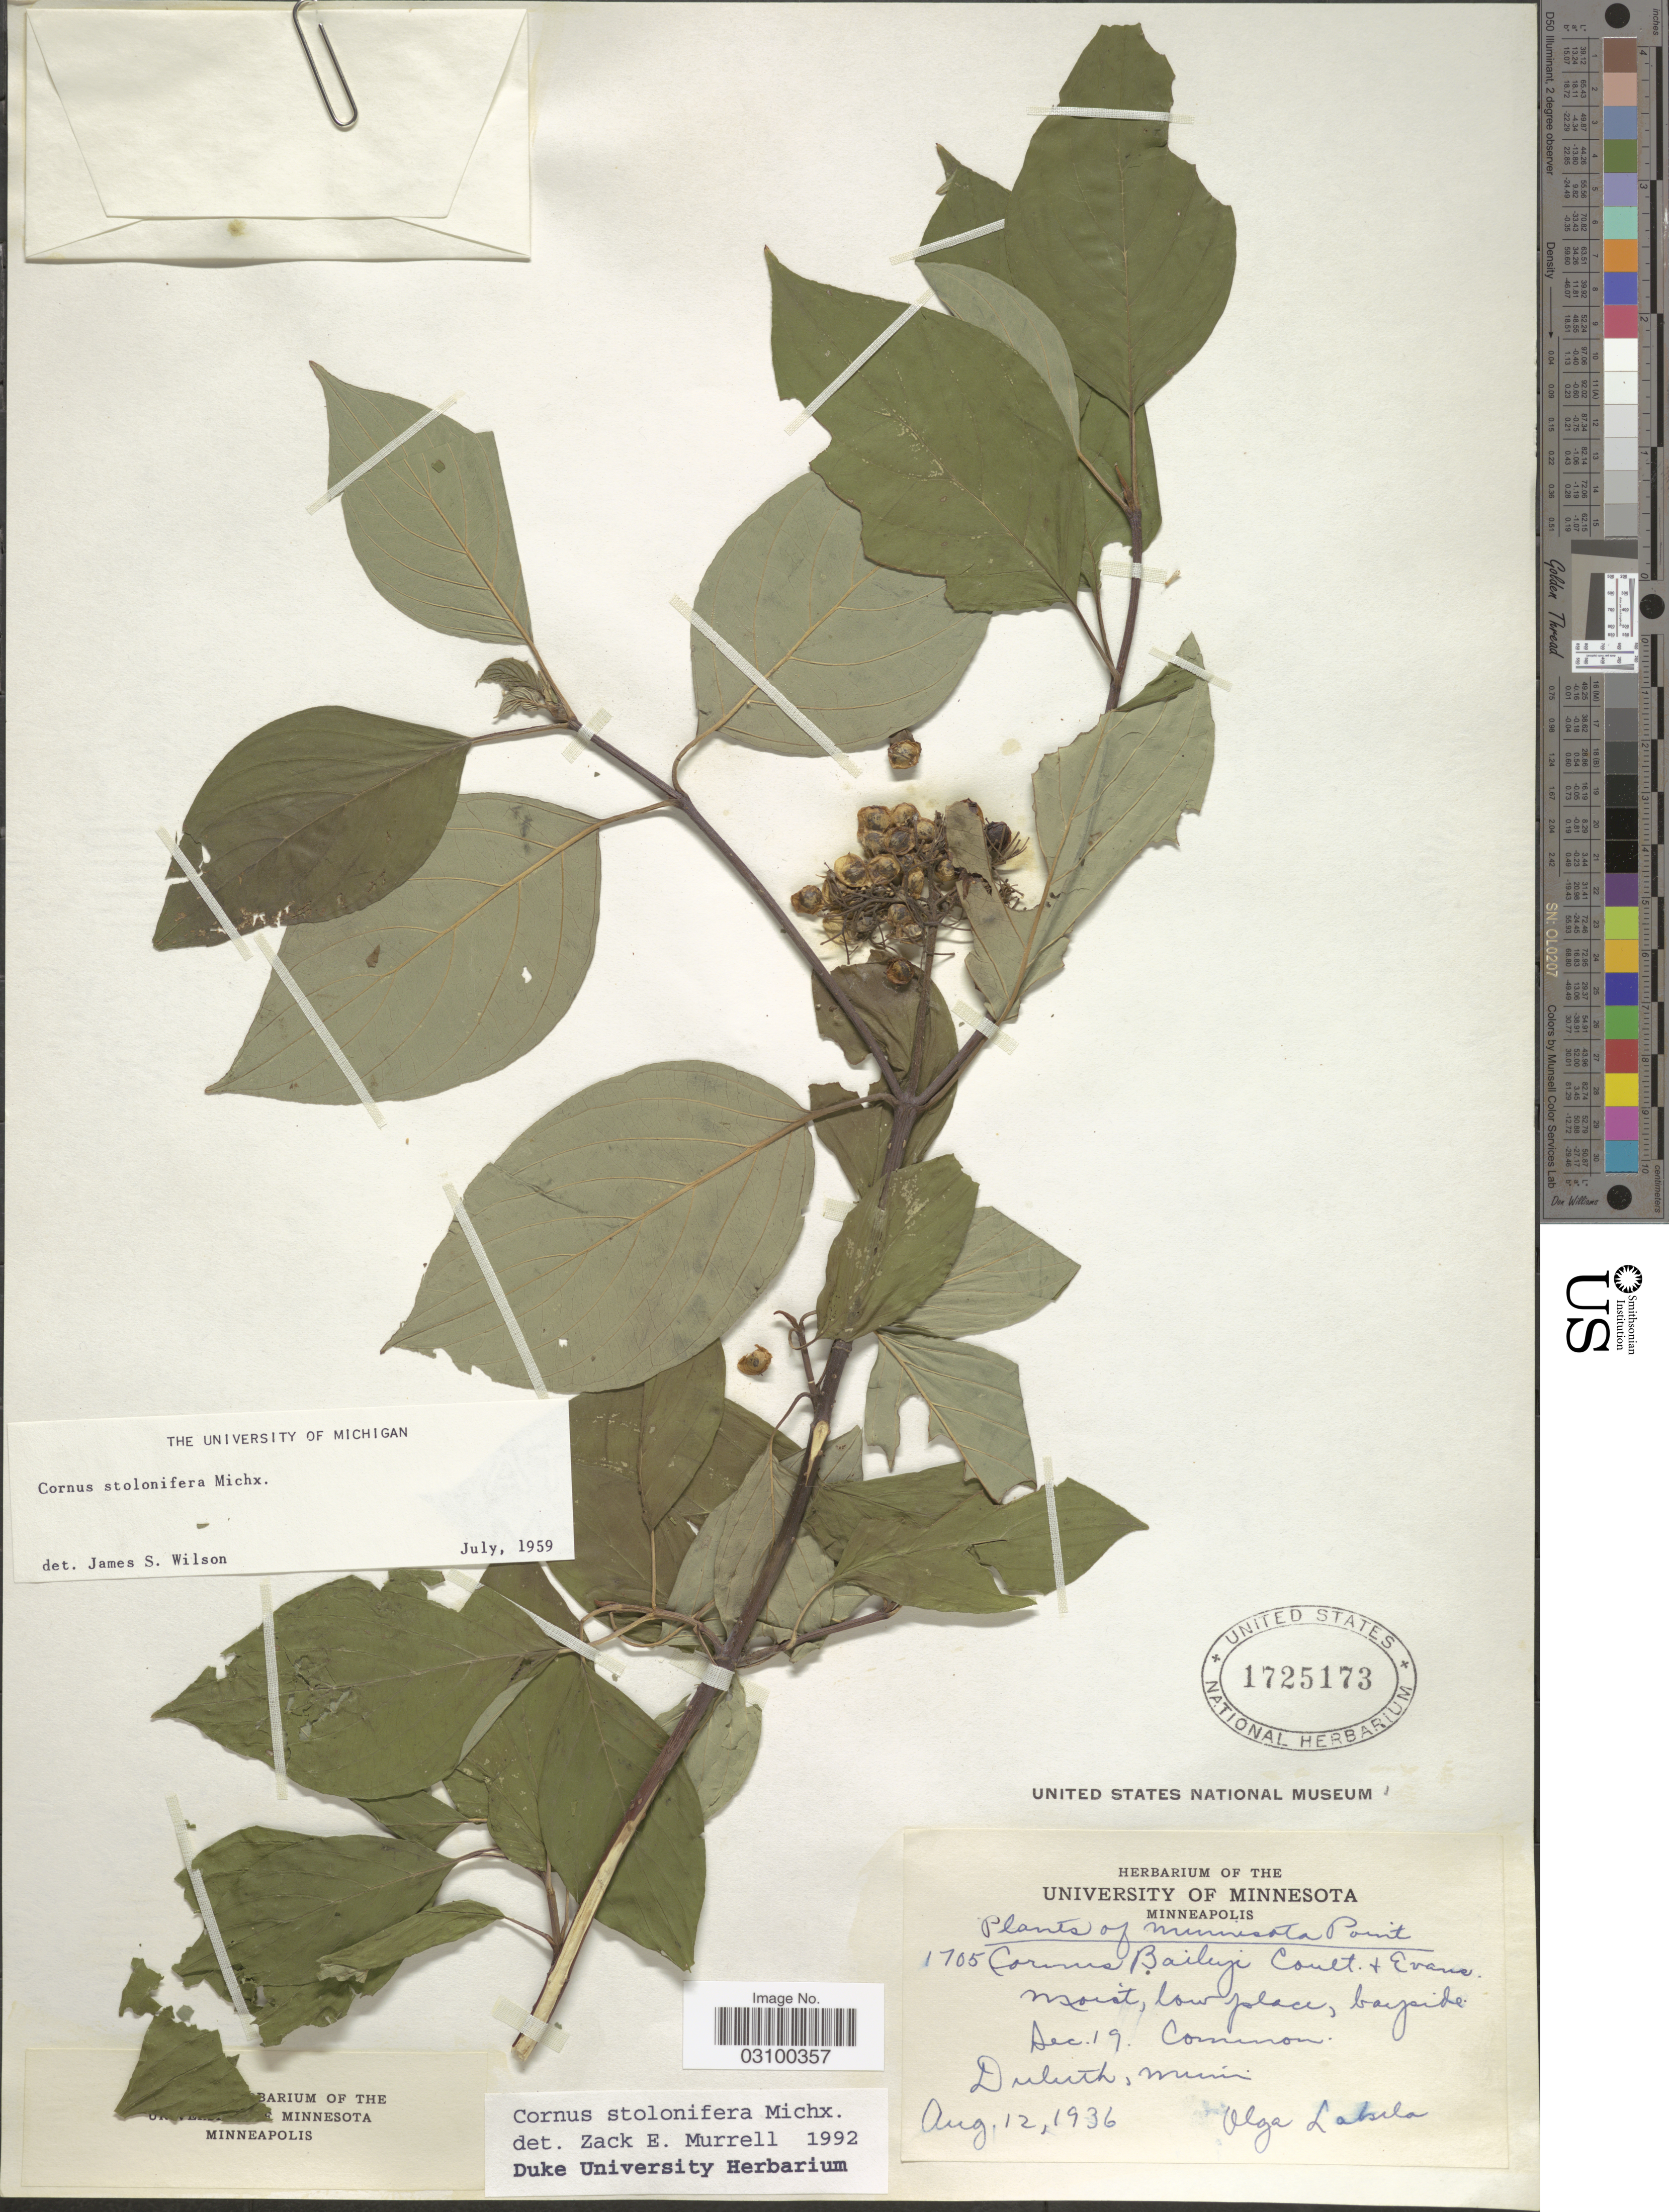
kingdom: Plantae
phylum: Tracheophyta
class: Magnoliopsida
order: Cornales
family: Cornaceae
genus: Cornus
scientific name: Cornus sericea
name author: L.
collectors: O. K. Lakela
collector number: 1705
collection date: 1936-08-12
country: United States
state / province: Minnesota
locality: Duluth, Minn. Minnesota Point.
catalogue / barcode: US 1725173